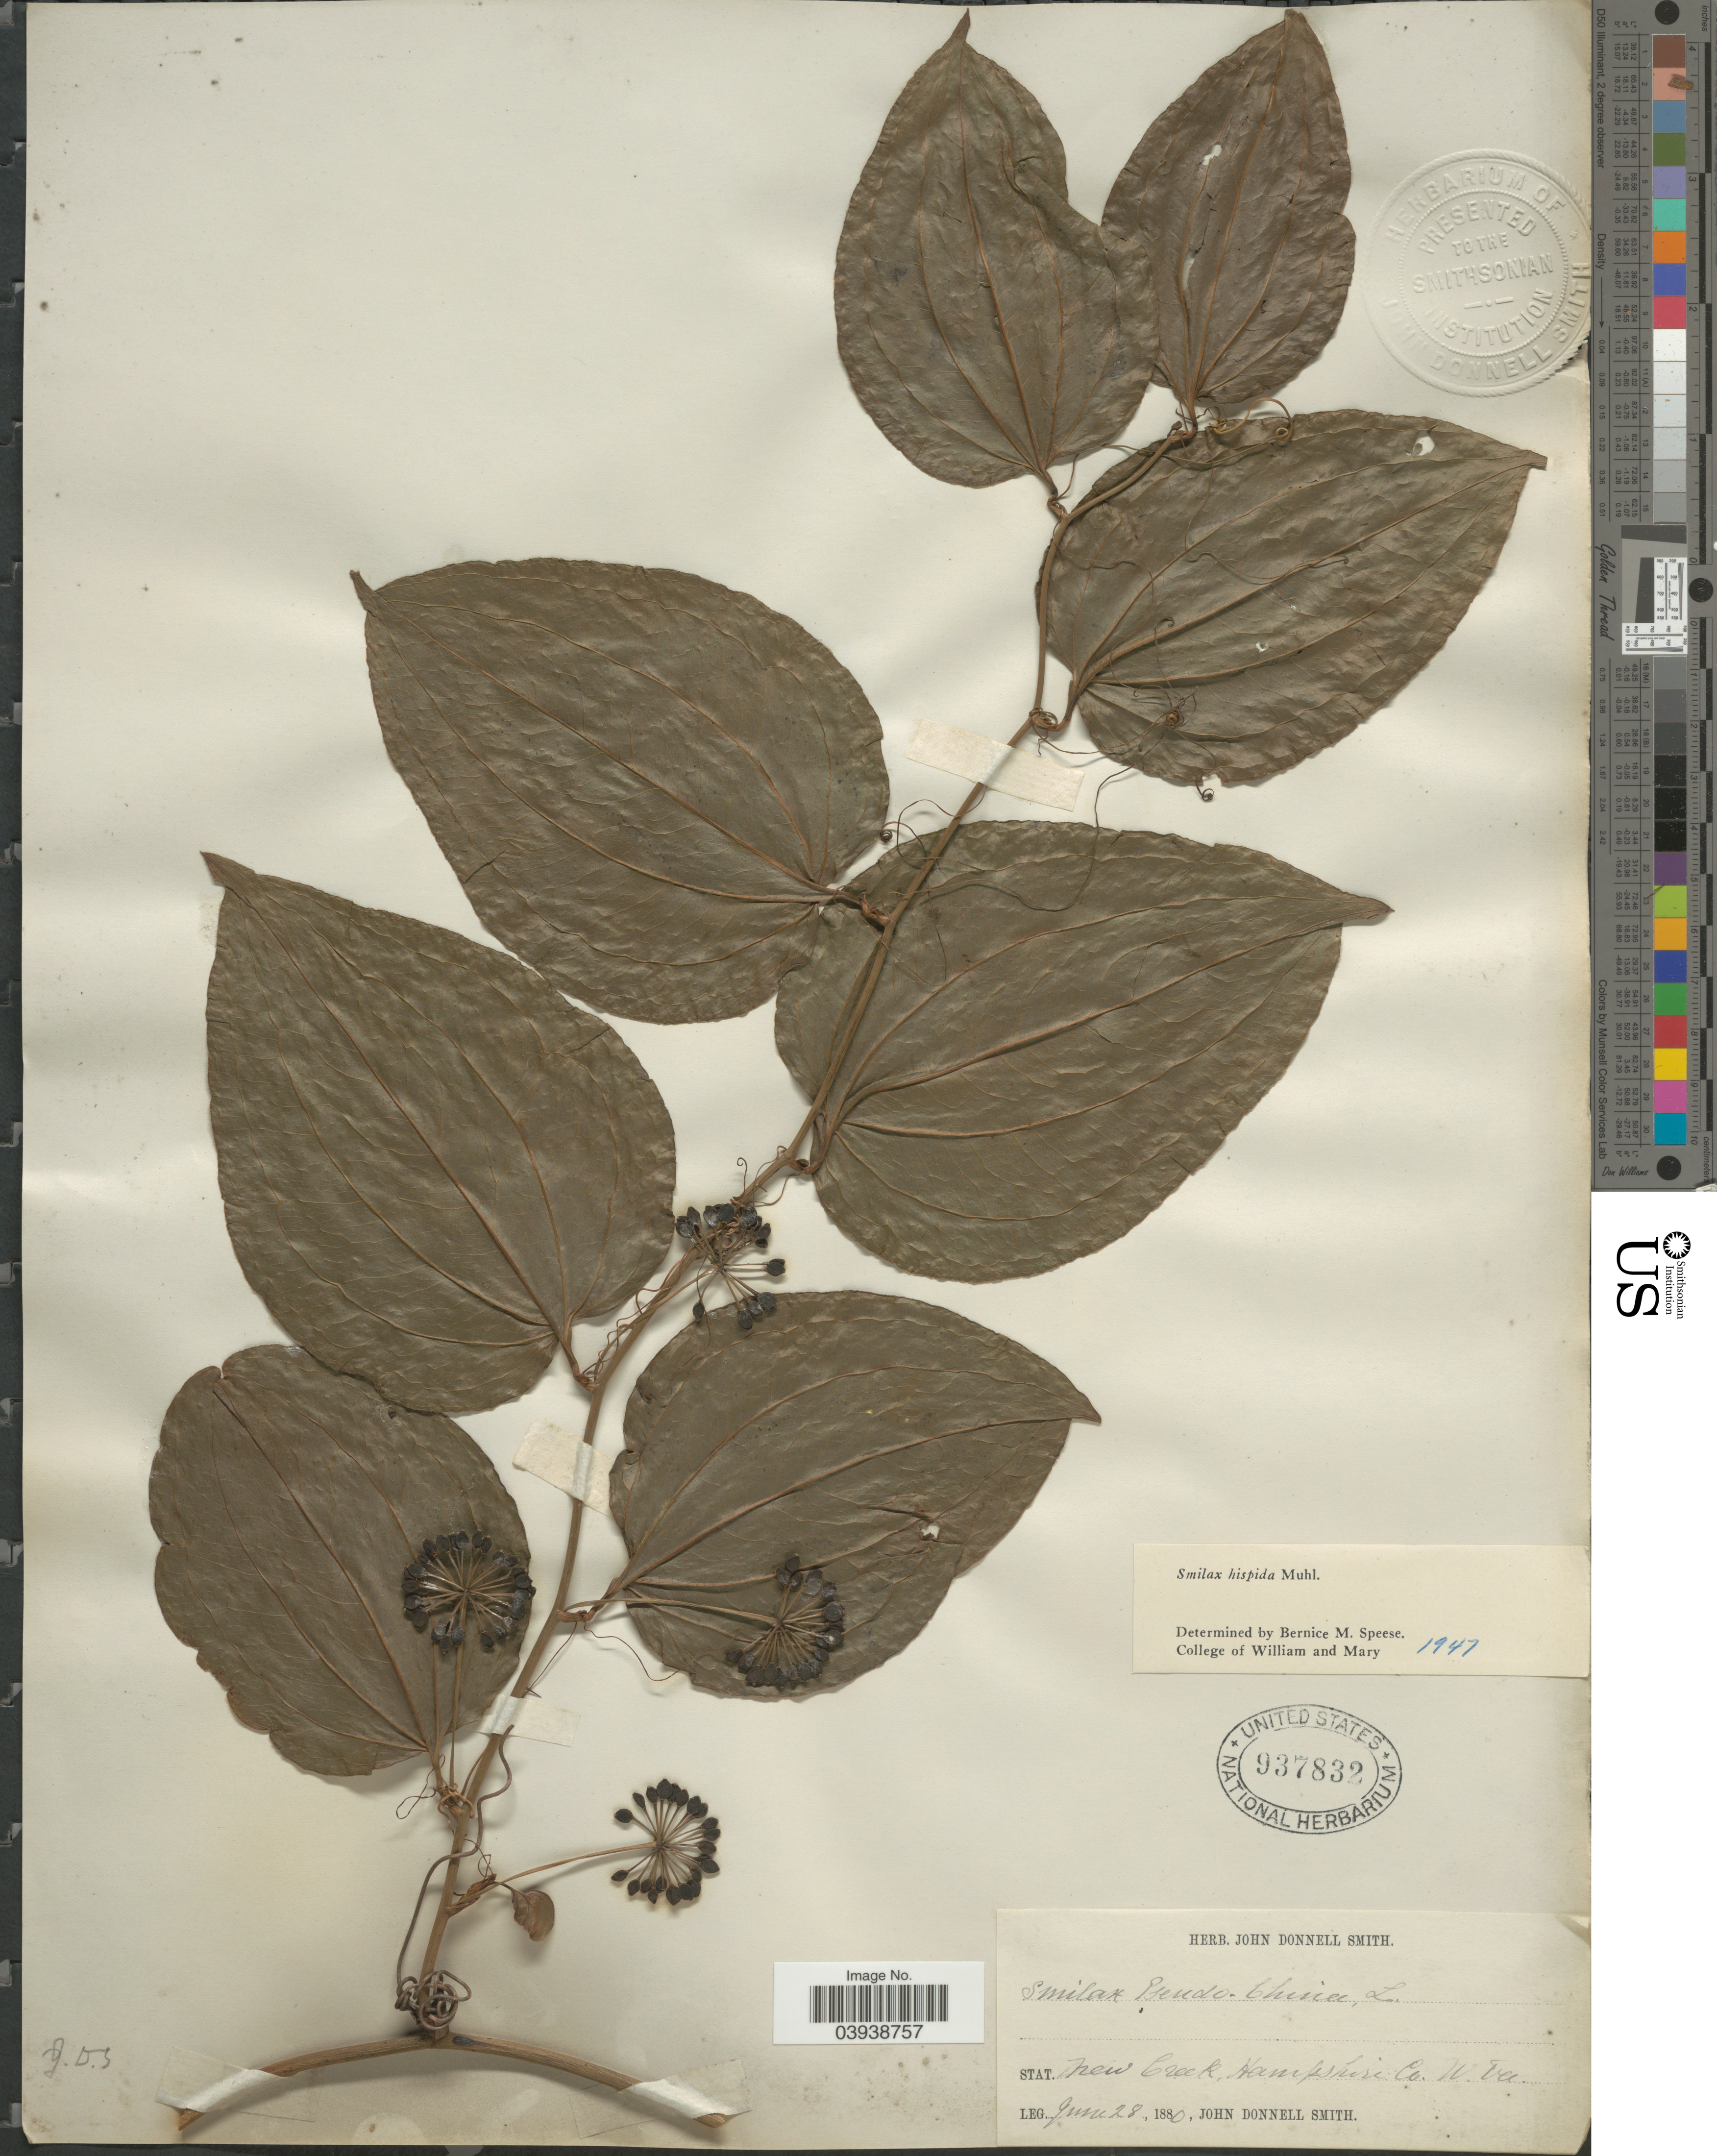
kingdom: Plantae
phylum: Tracheophyta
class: Liliopsida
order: Liliales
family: Smilacaceae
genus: Smilax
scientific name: Smilax hispida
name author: Raf.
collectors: J. Donnell Smith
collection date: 1880-06-28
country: United States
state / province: West Virginia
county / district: Hampshire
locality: Stat. New Creek, Hampshire Co.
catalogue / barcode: US 937832